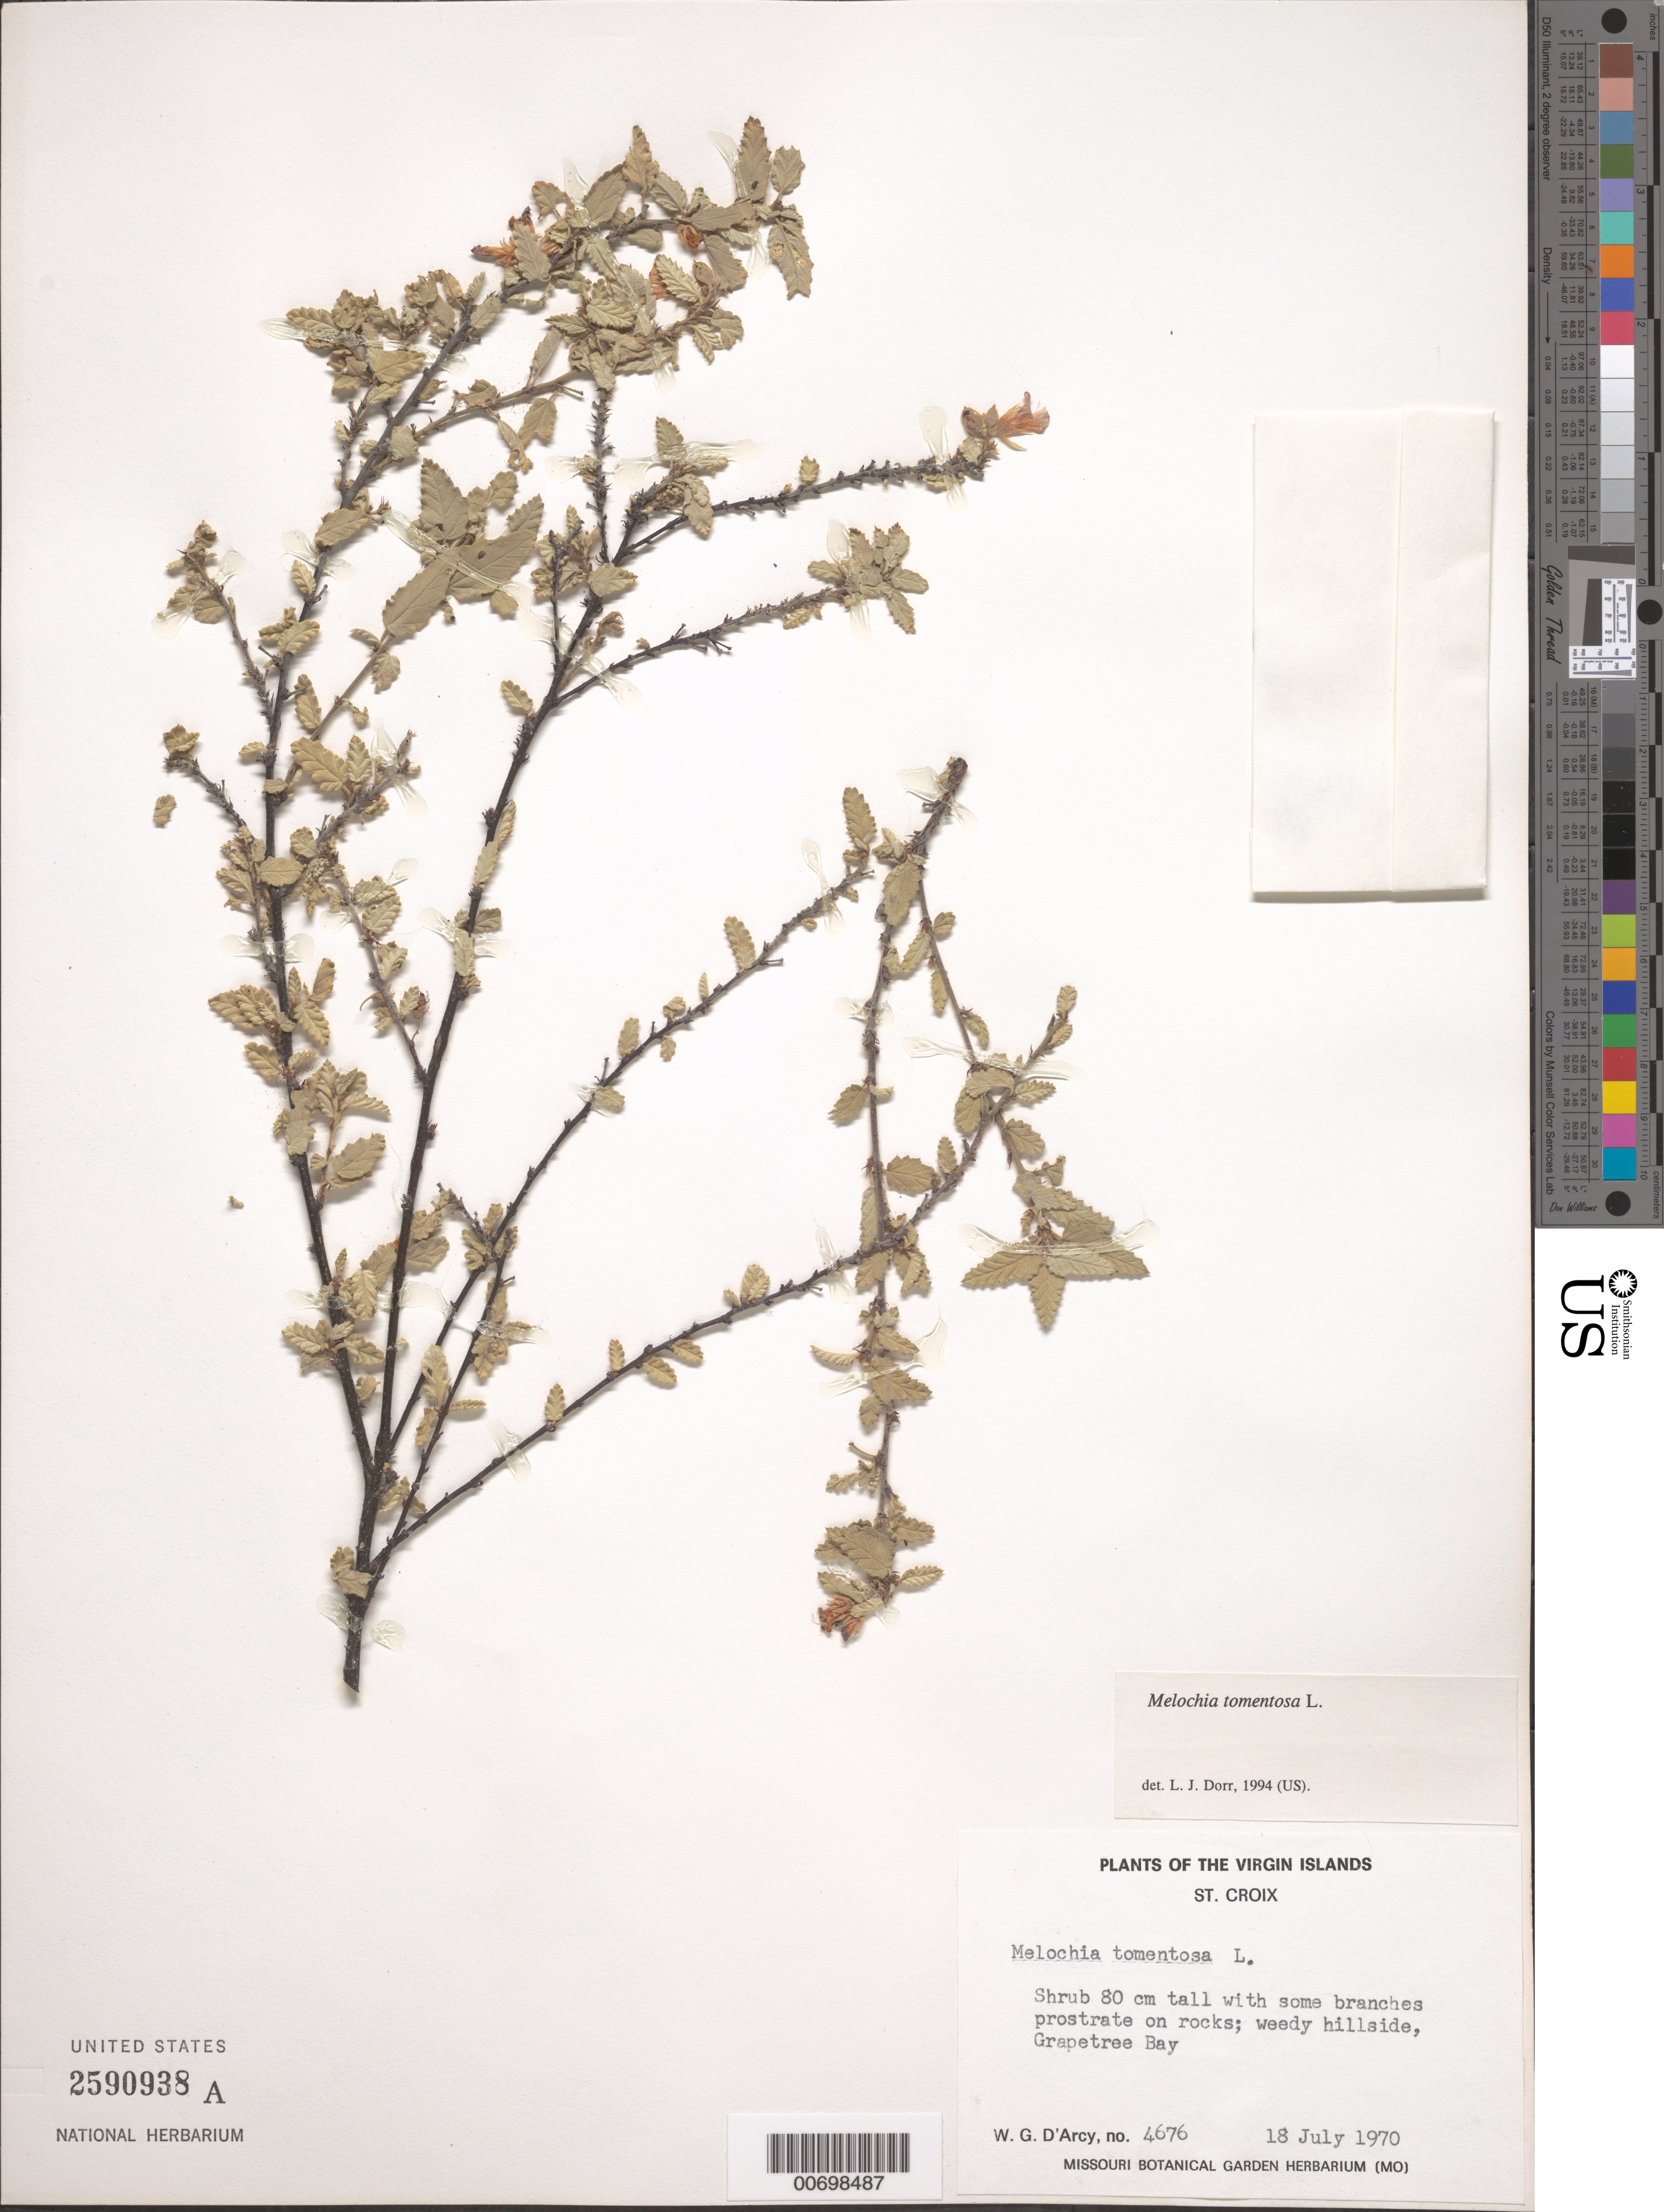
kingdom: Plantae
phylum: Tracheophyta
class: Magnoliopsida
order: Malvales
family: Malvaceae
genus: Melochia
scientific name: Melochia tomentosa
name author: L.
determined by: Dorr, L. J., (BOT), Smithsonian Institution - National Museum of Natural History (UNITED STATES)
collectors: W. G. D'Arcy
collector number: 4676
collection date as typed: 18 Jul 1970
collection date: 1970-07-18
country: U.S. Virgin Islands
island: St. Croix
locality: Grapetree Bay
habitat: On rocks, weedy hillsides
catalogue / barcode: US 2590938A